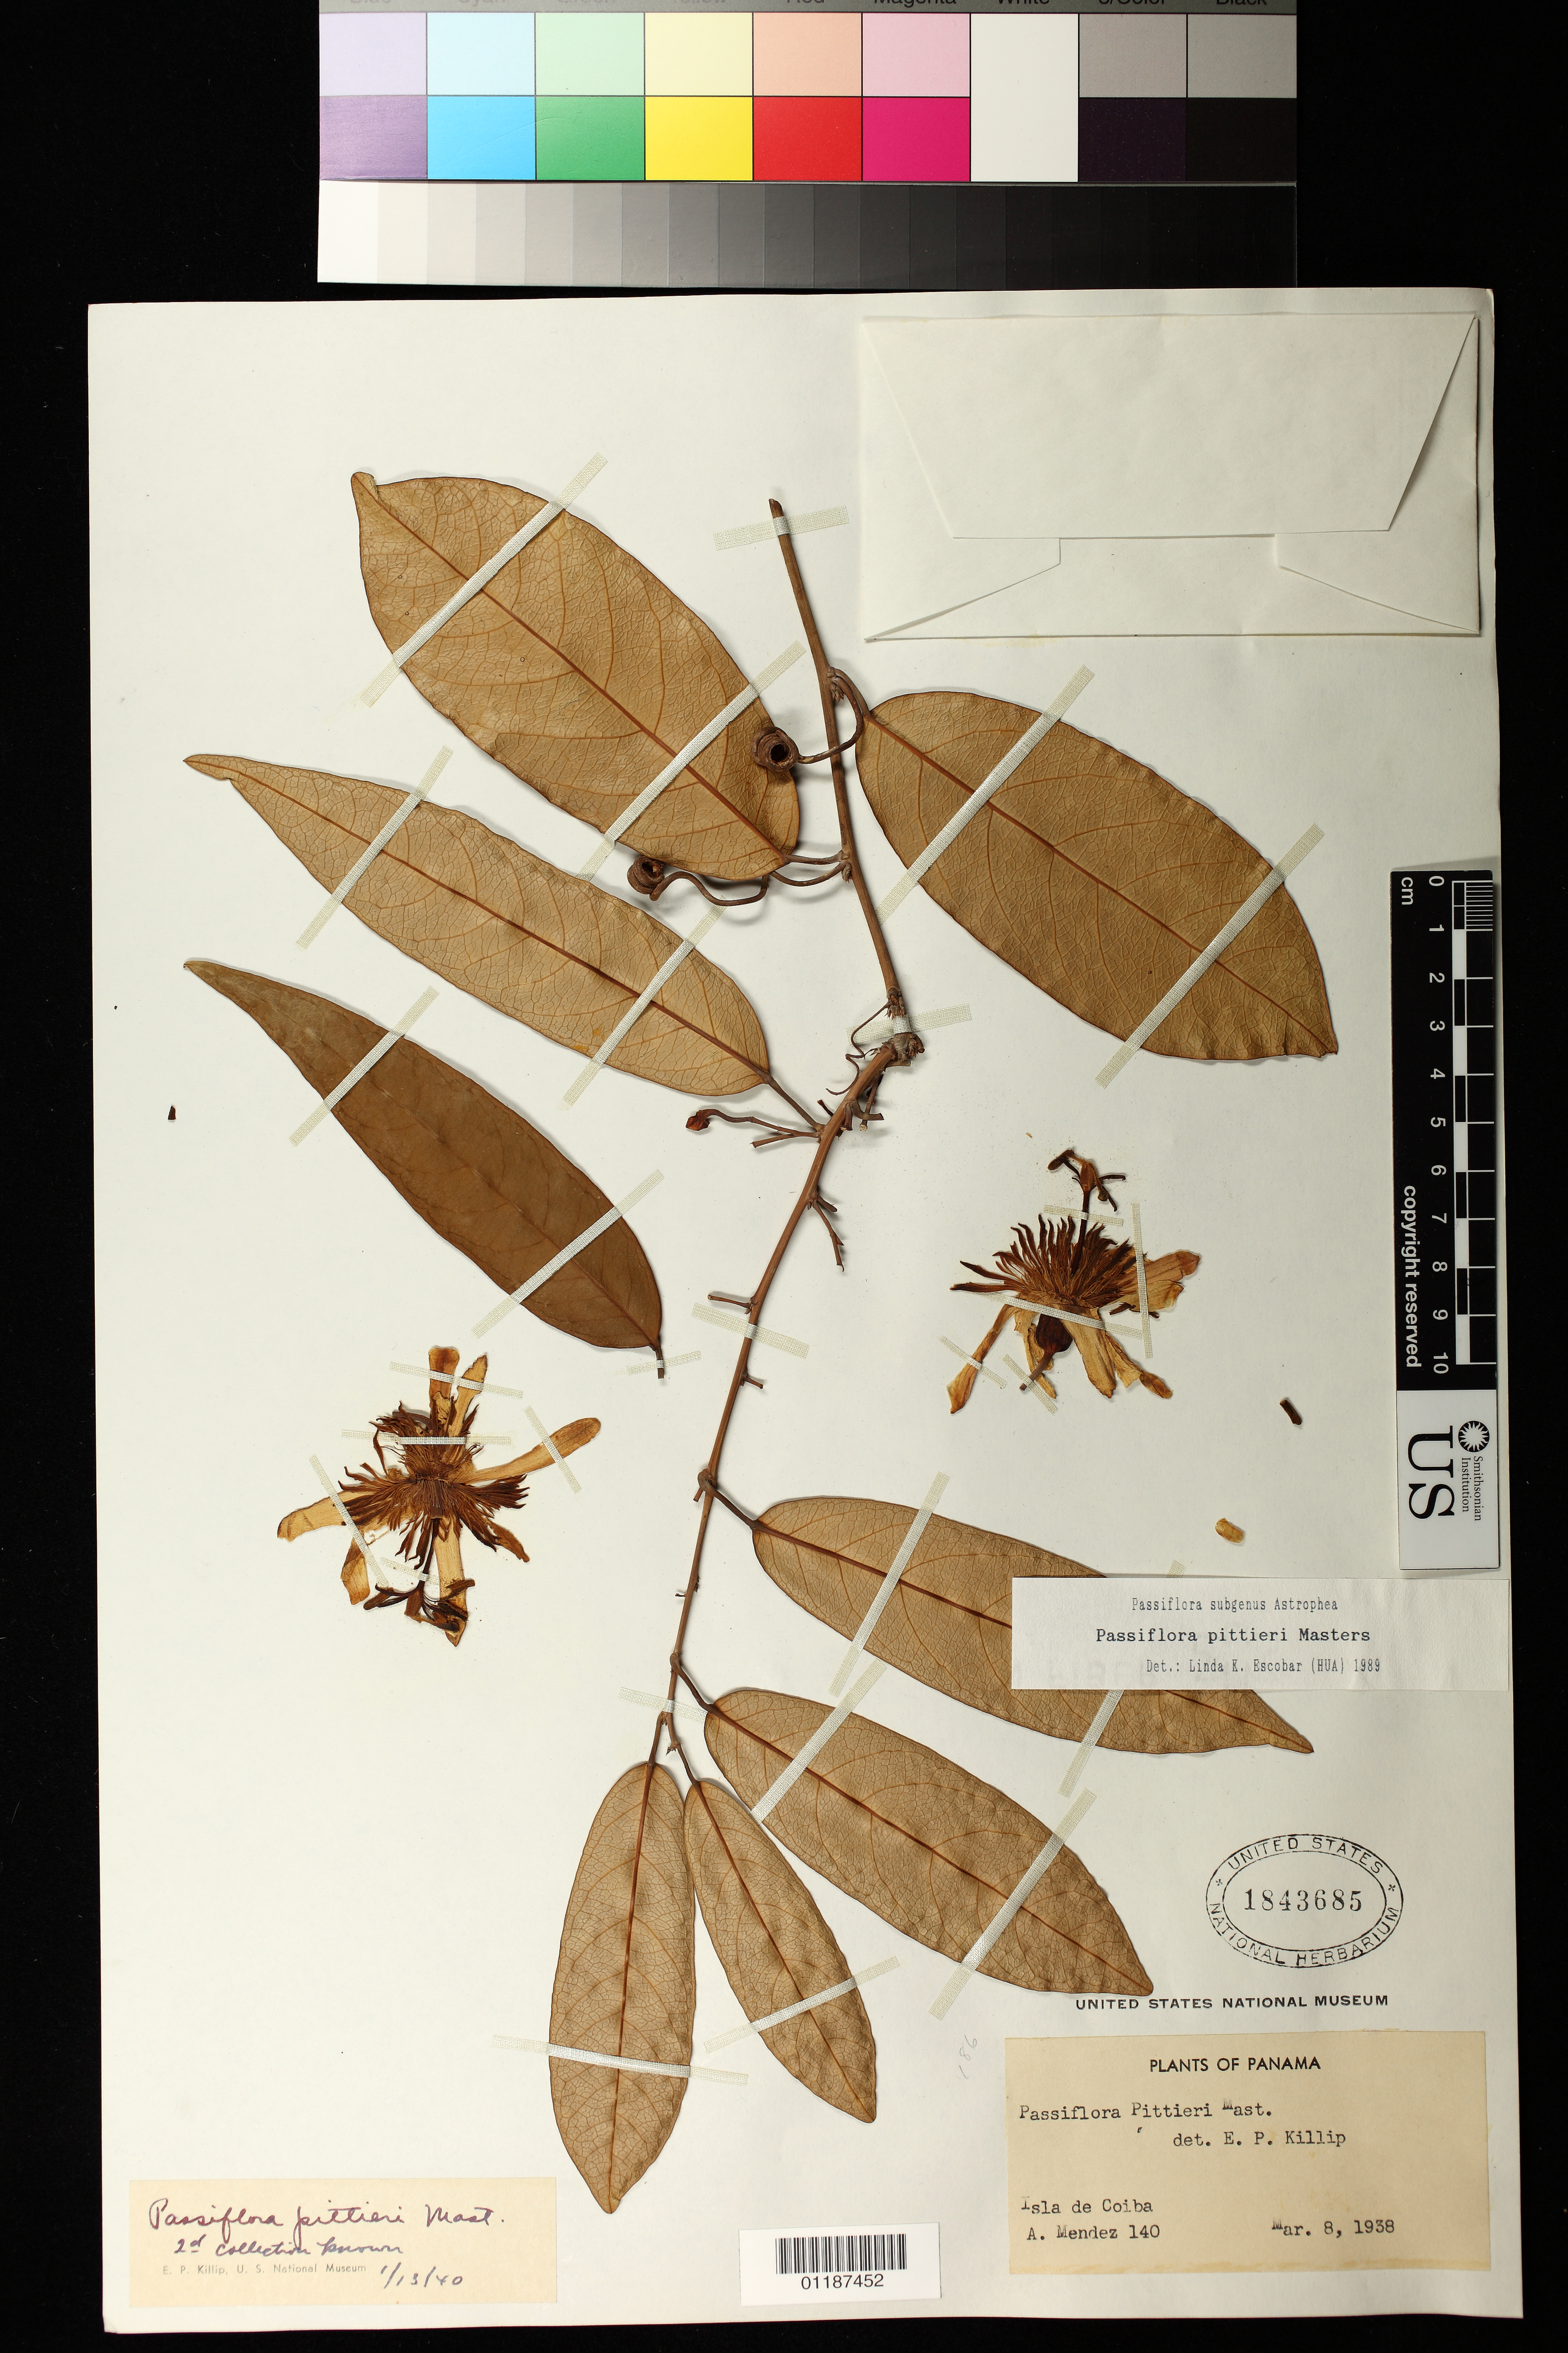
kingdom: Plantae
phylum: Tracheophyta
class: Magnoliopsida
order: Malpighiales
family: Passifloraceae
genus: Passiflora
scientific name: Passiflora pittieri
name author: Mast. in Donn. Sm.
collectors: A. Mendez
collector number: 140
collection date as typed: Mar 8 1938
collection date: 1938-03-08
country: Panama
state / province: Veraguas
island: Coiba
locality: Isla de Coiba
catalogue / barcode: US 1843685